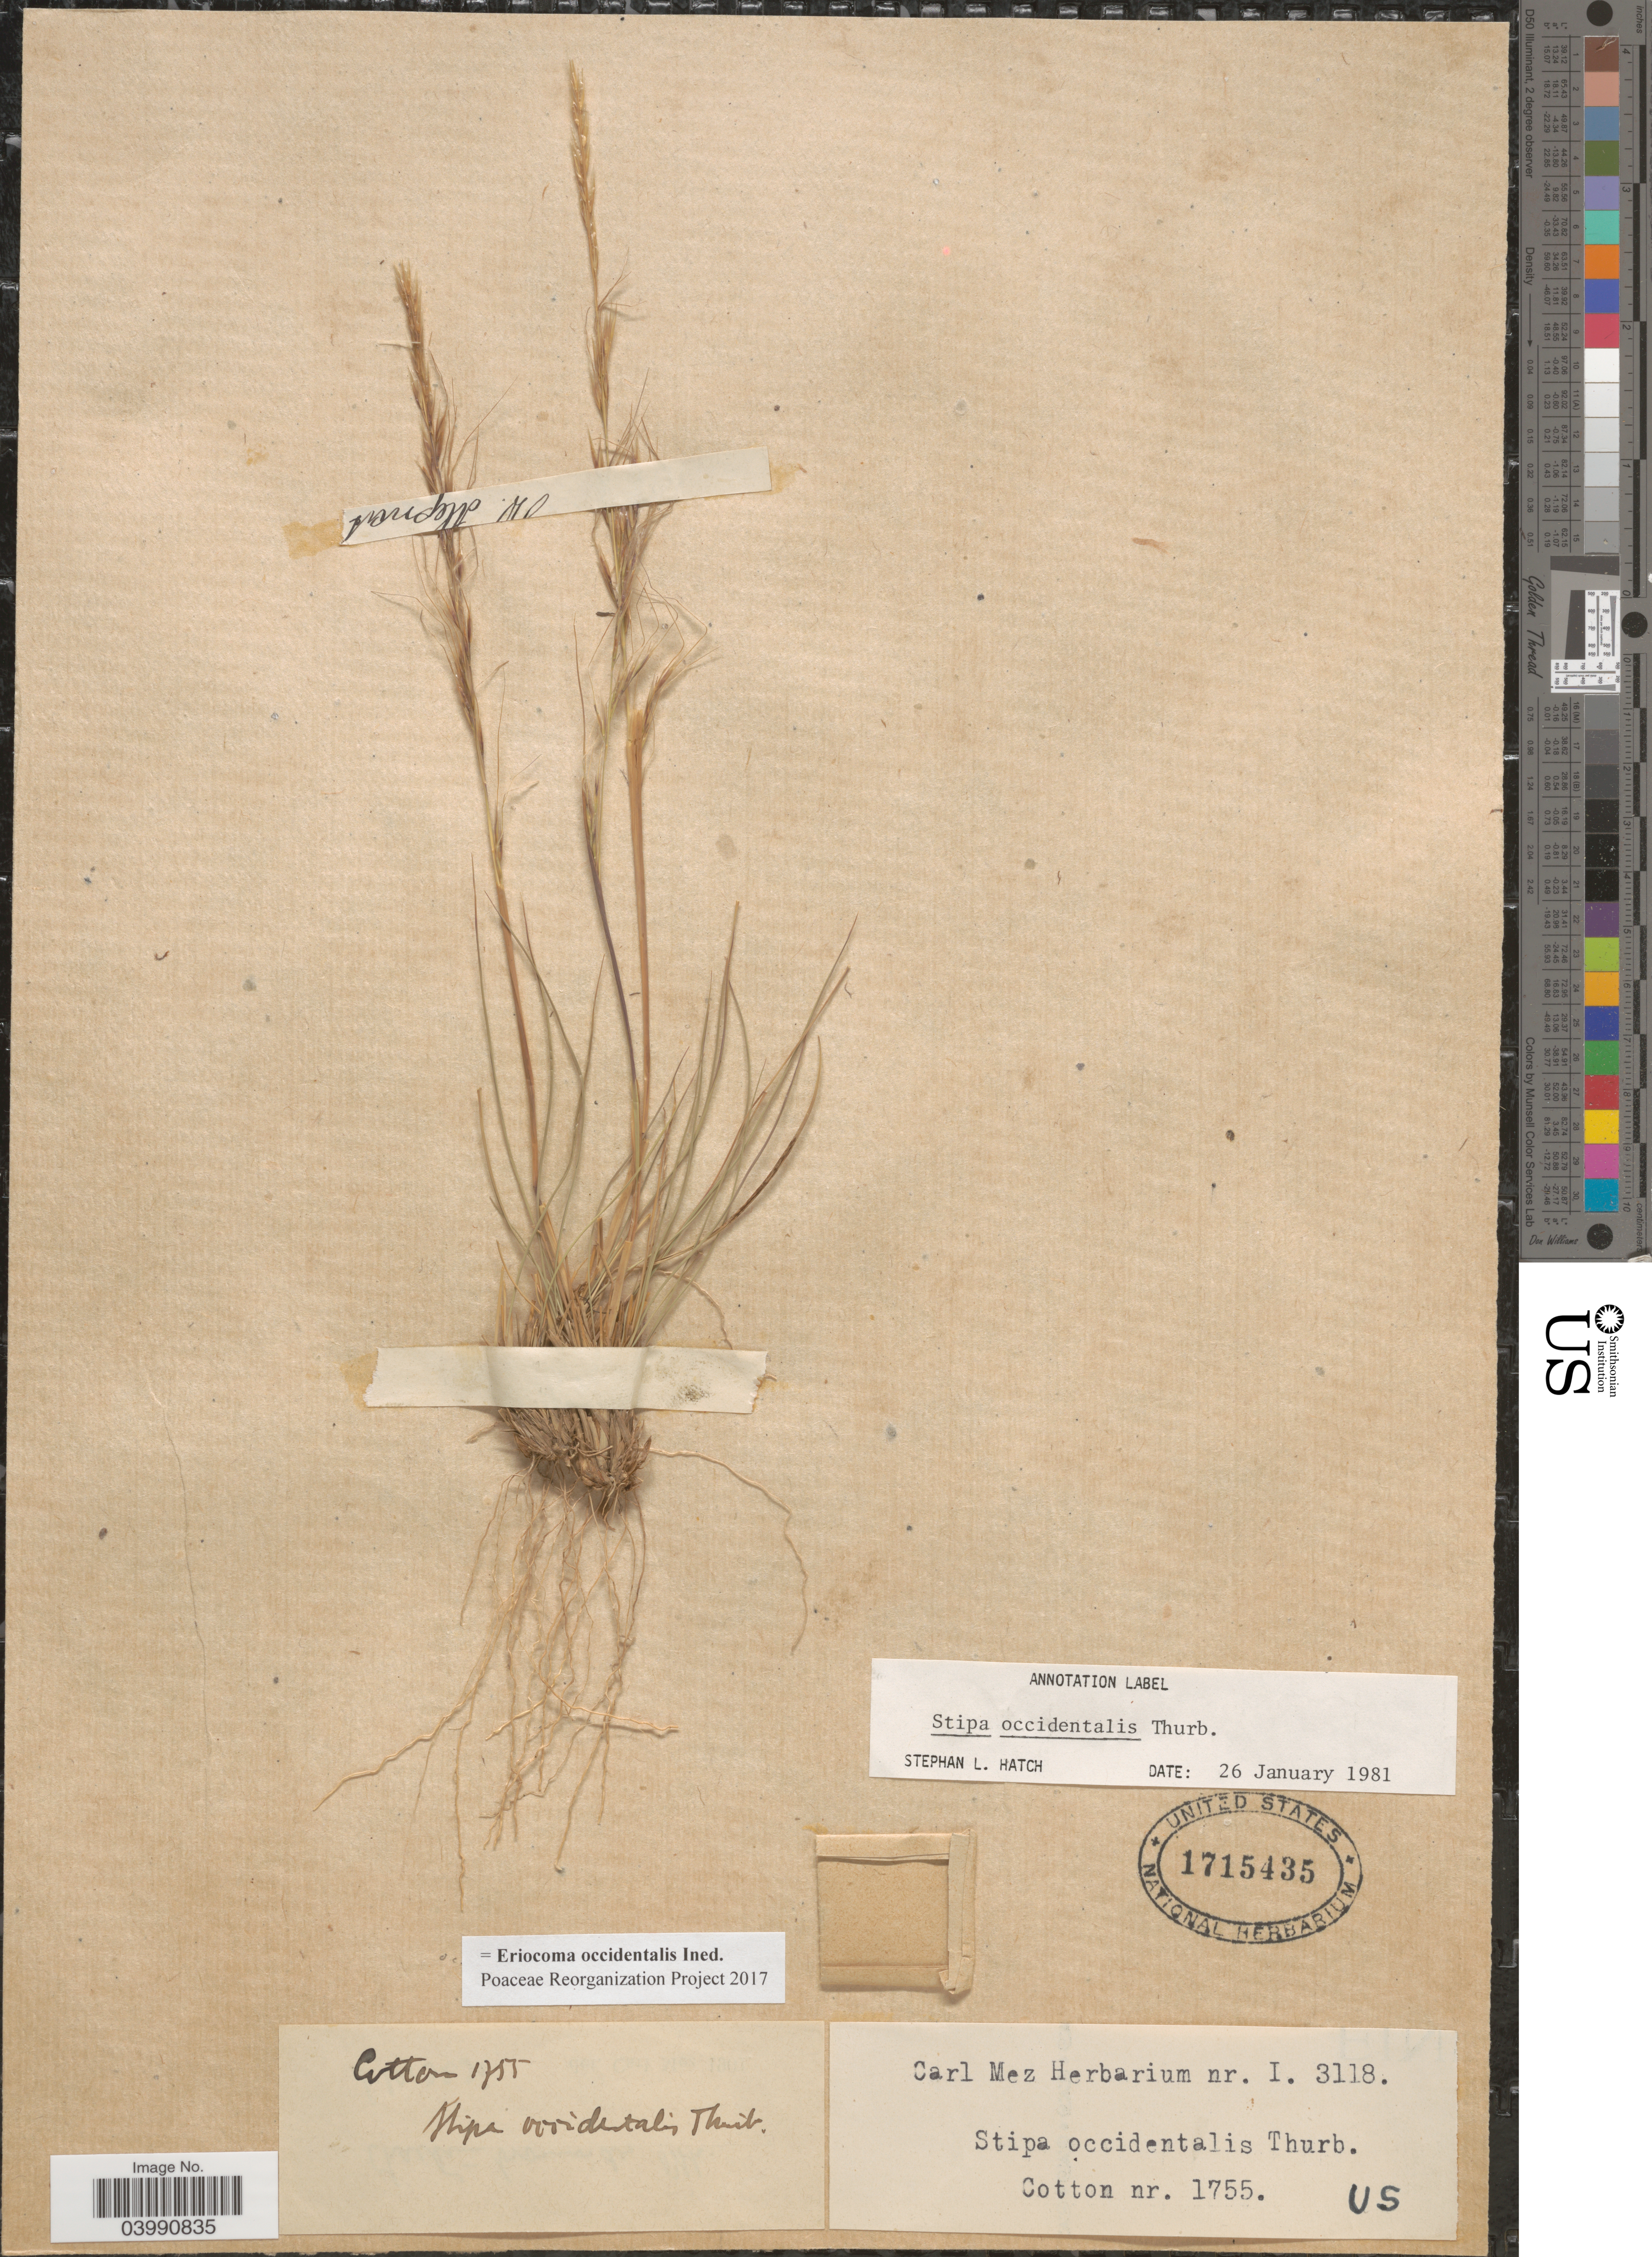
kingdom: Plantae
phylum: Tracheophyta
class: Liliopsida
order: Poales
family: Poaceae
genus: Eriocoma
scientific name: Eriocoma occidentalis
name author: (Thurb. ex S. Watson) Romasch.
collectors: Cotton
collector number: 1755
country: United States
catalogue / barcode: US 1715435